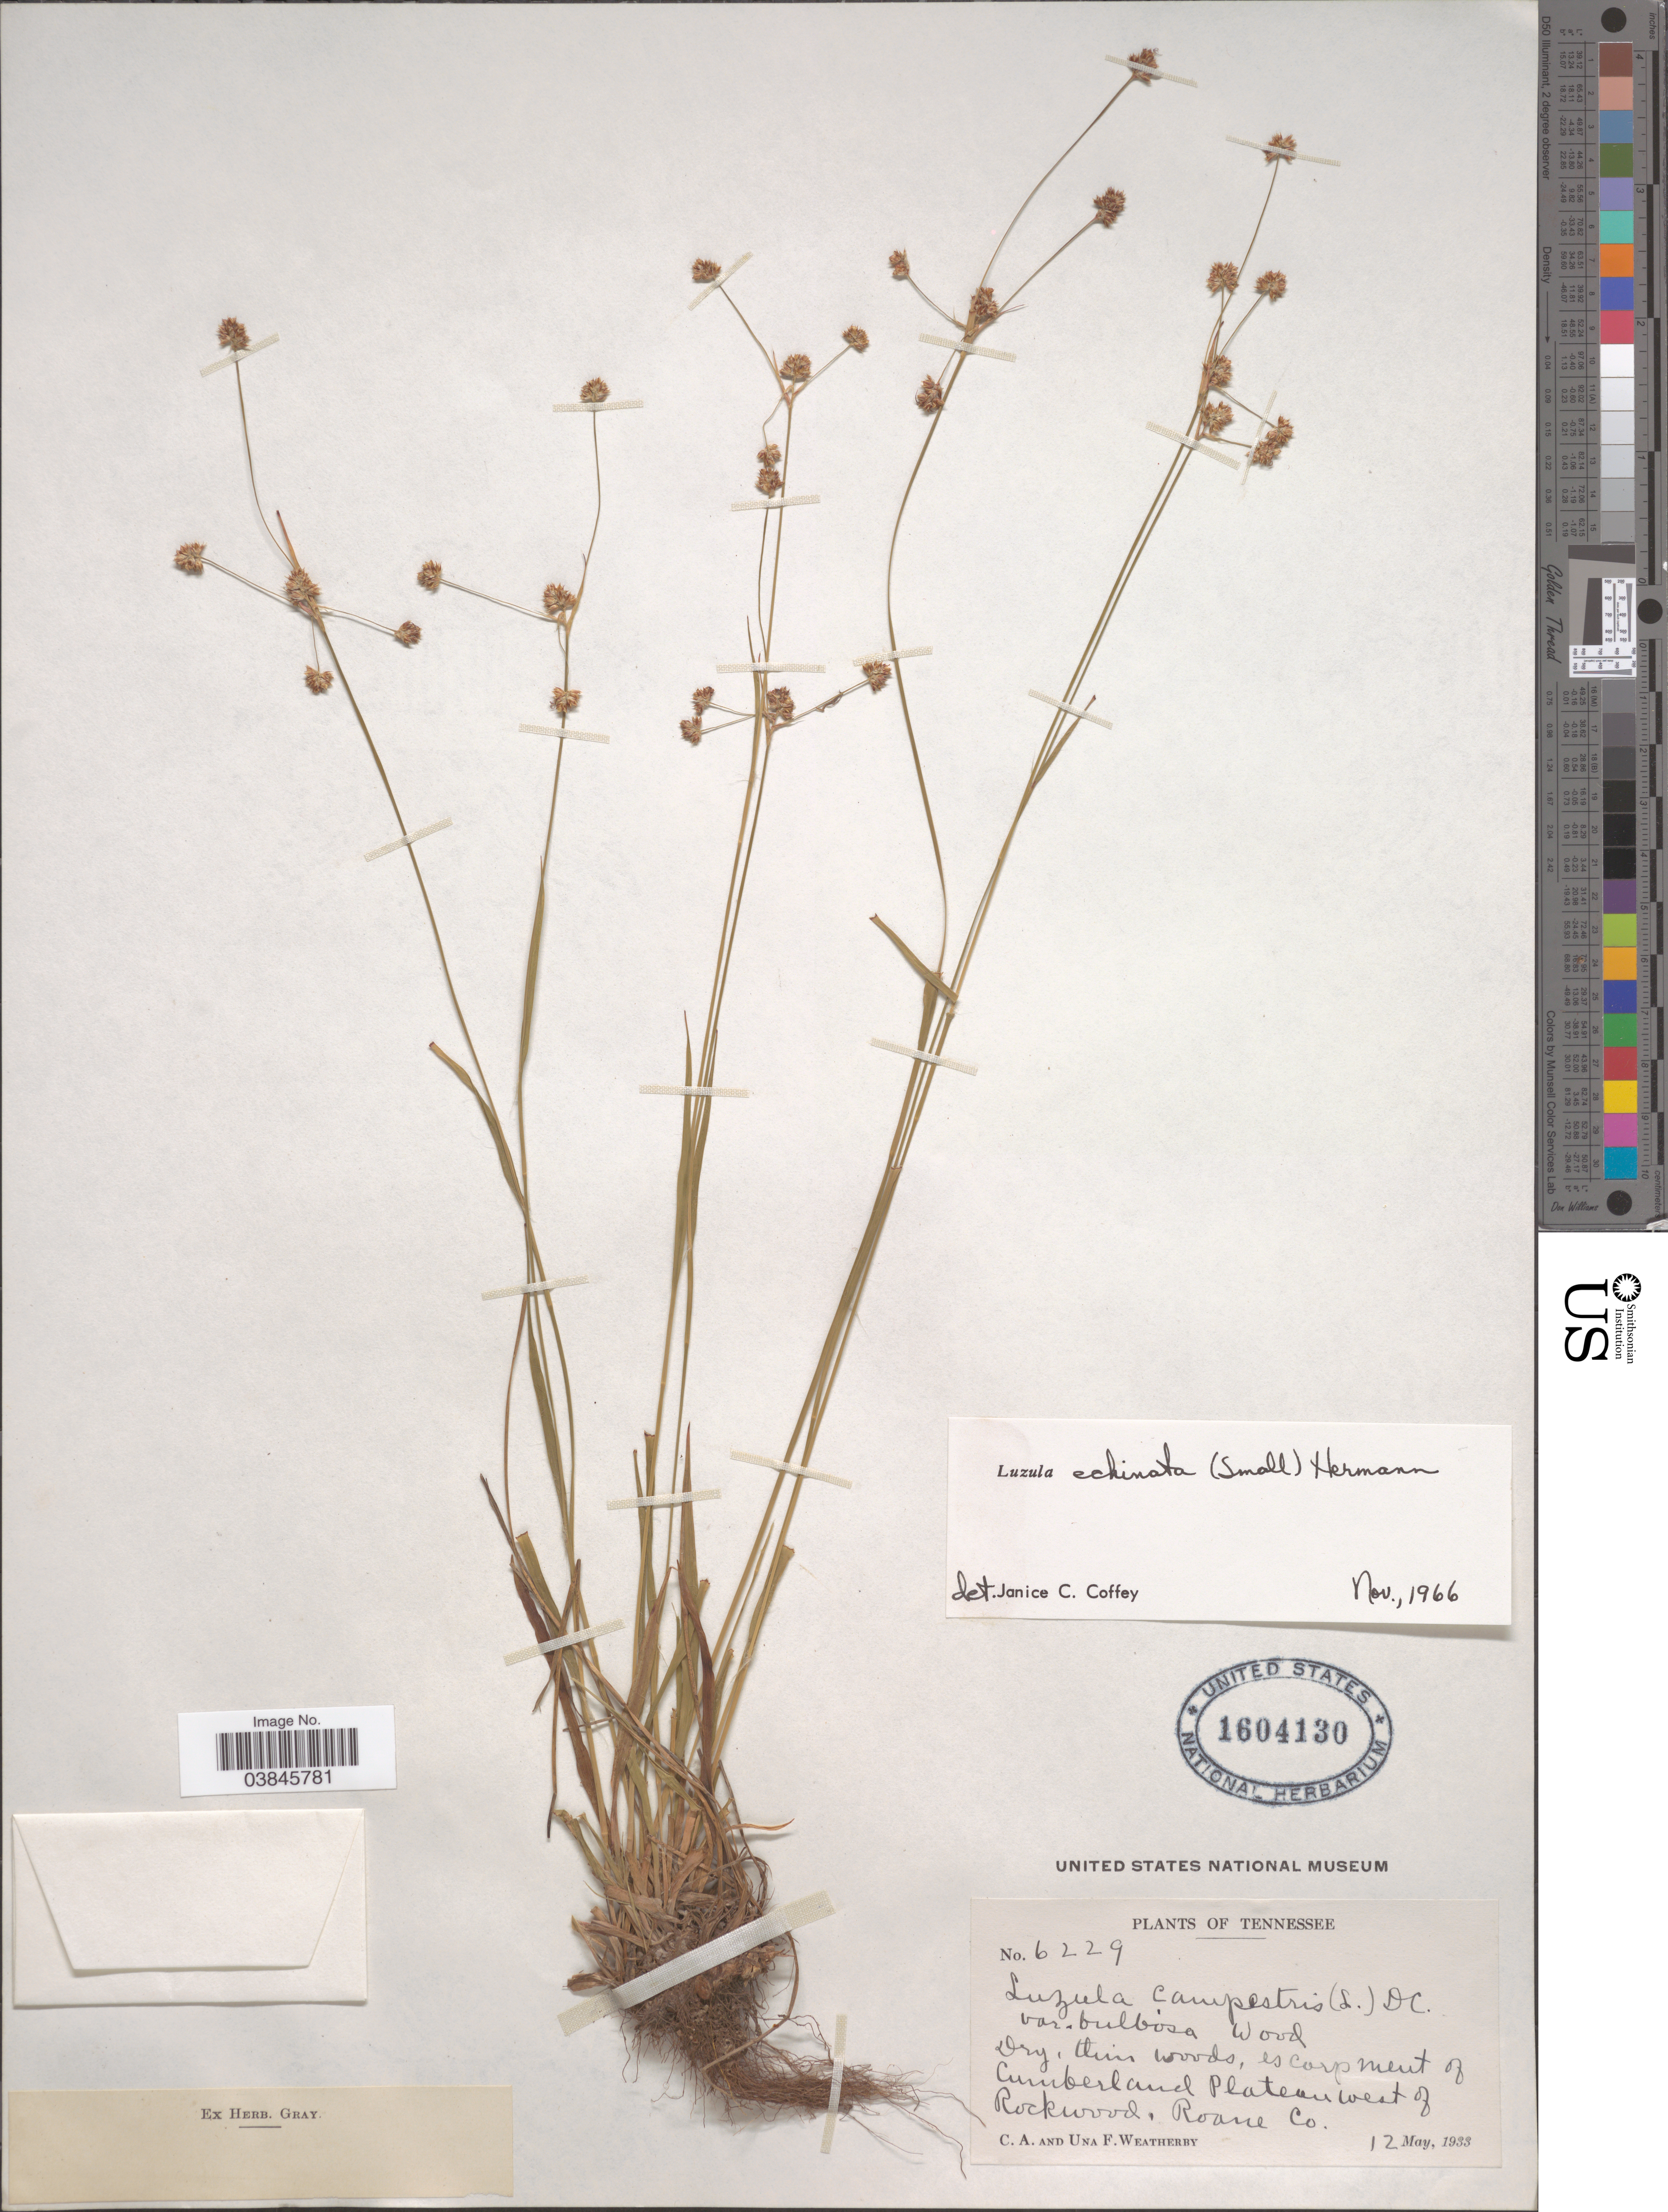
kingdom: Plantae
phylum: Tracheophyta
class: Liliopsida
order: Poales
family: Juncaceae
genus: Luzula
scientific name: Luzula echinata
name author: (Small) F.J. Herm.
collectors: C. A. Weatherby & U. Weatherby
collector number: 6229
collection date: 1933-05-12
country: United States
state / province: Tennessee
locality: Escarpment of Cumberland Plateau west of Rockwood, Roane Co.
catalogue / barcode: US 1604130